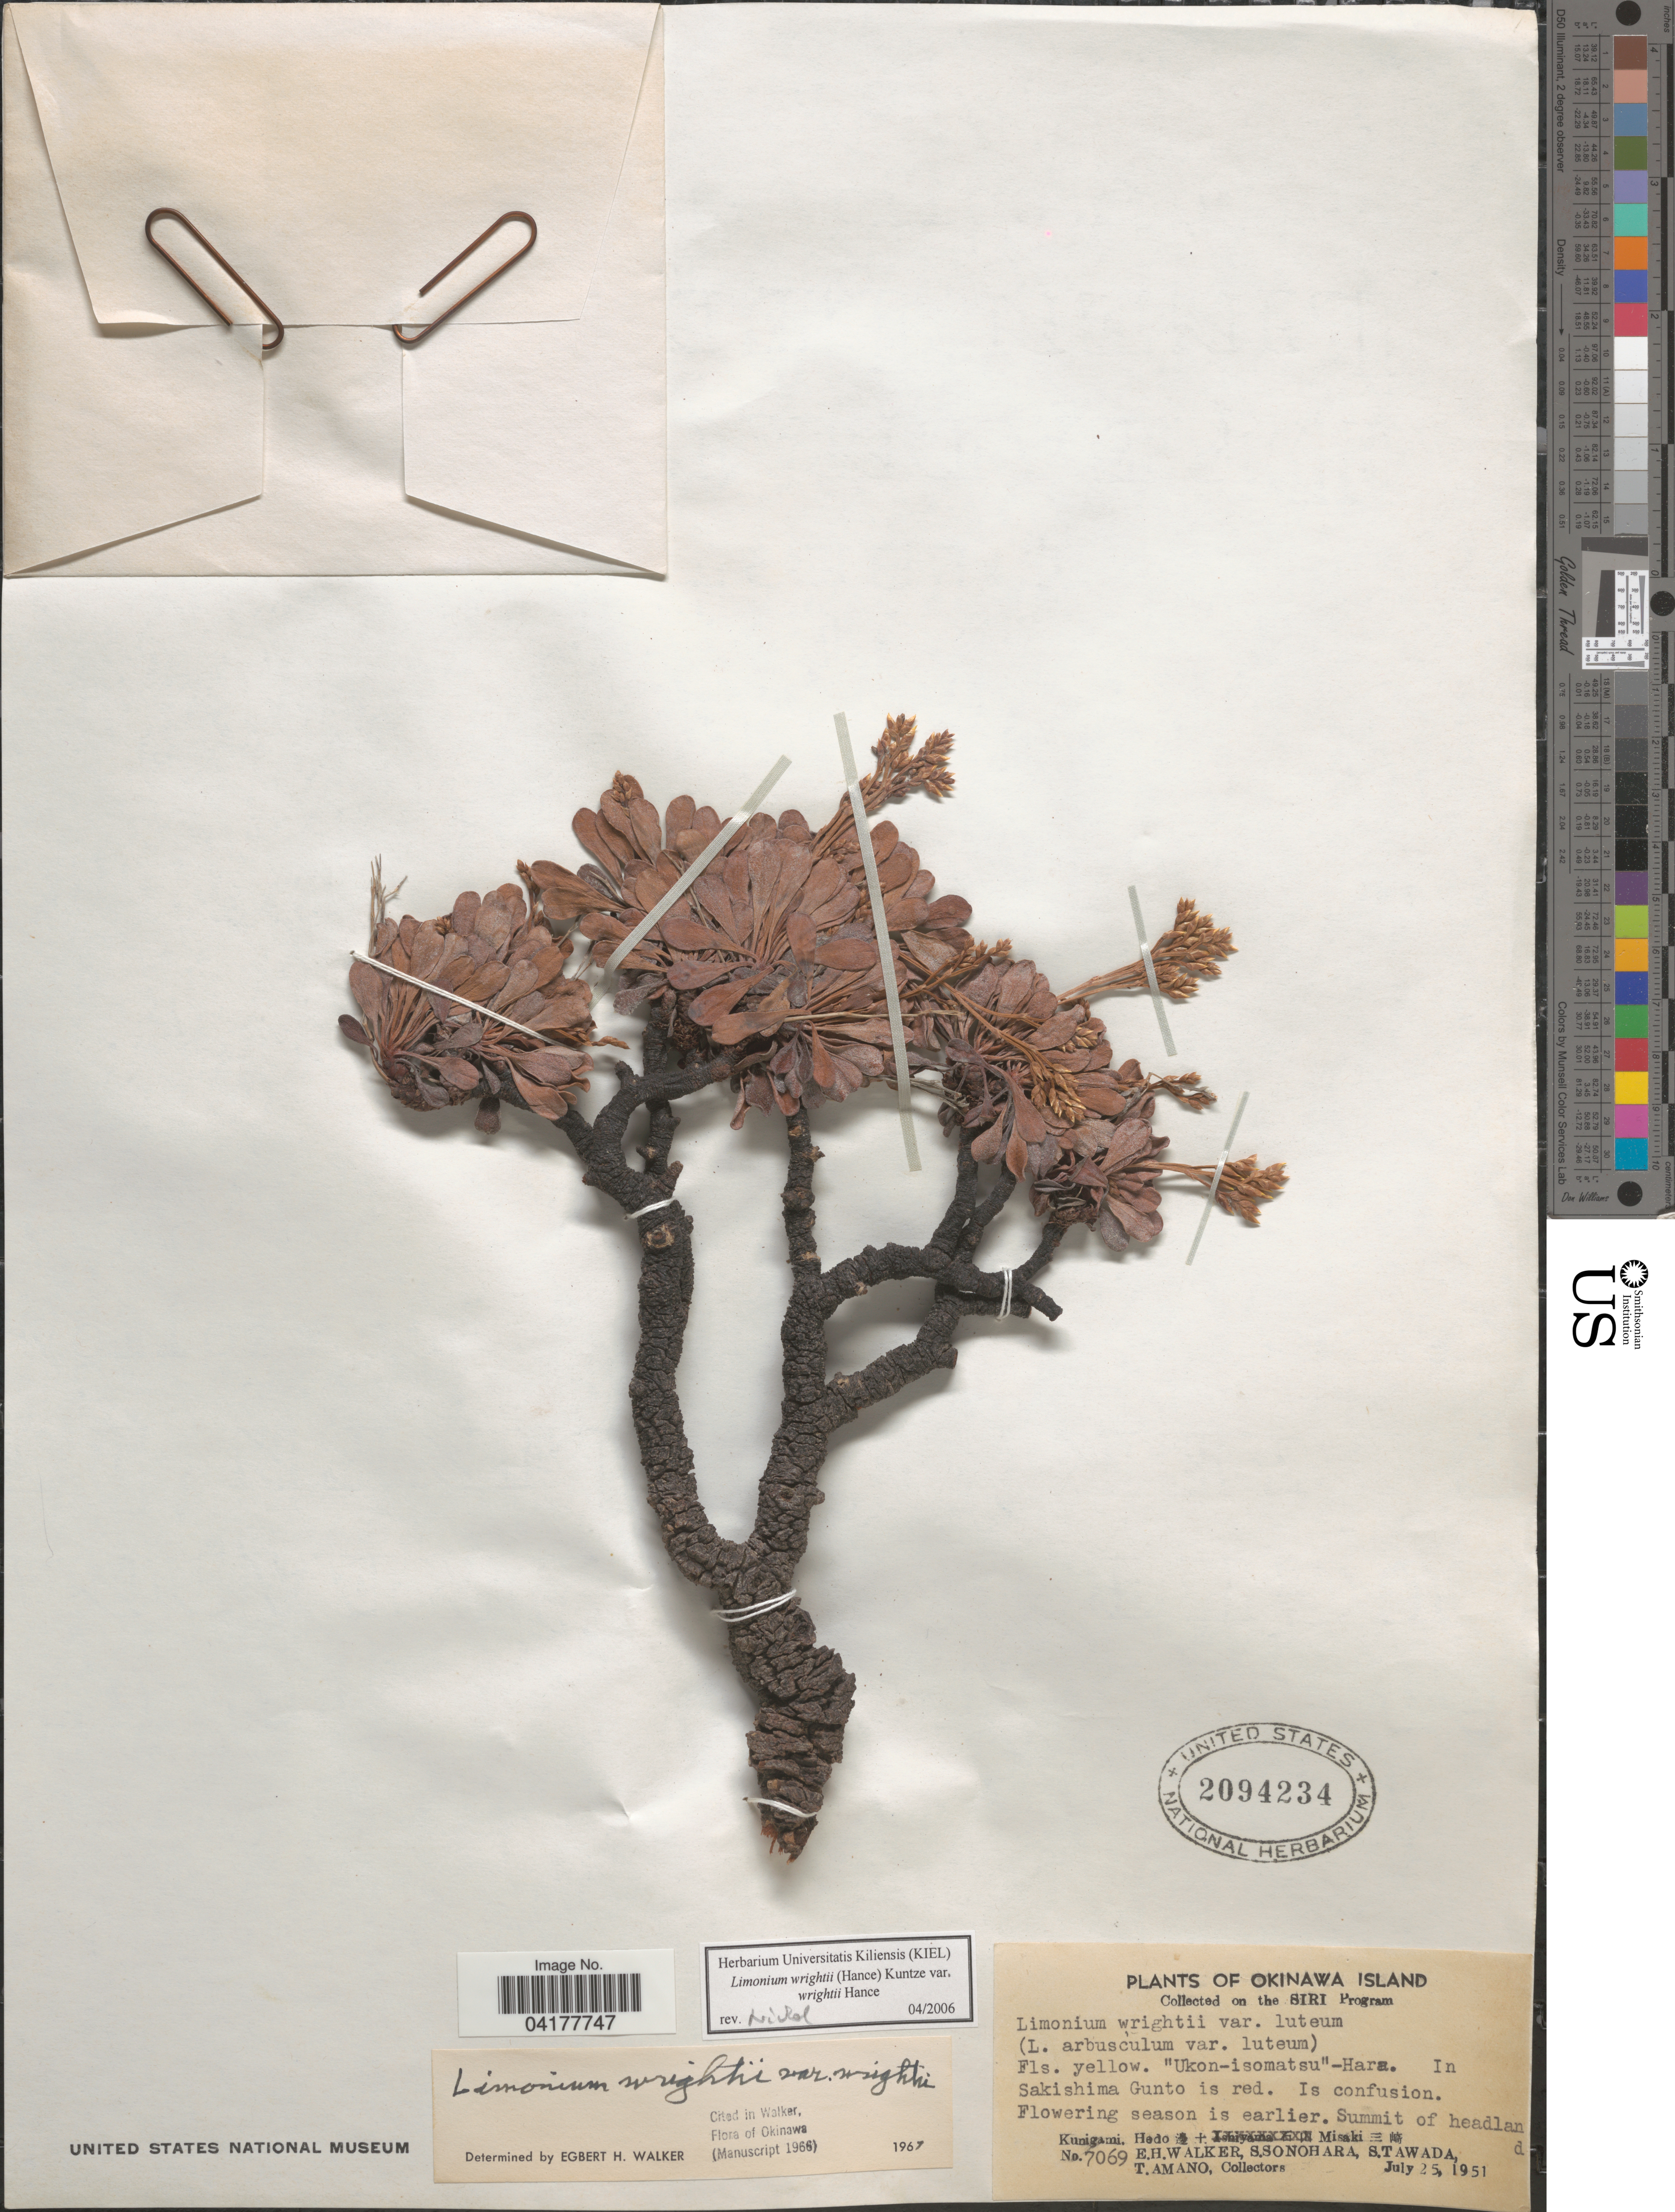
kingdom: Plantae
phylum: Tracheophyta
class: Magnoliopsida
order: Caryophyllales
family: Plumbaginaceae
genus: Limonium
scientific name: Limonium wrightii var. wrightii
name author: (Hance) Kuntze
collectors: E. H. Walker, S. Sonohara, S. Tawada & T. Amano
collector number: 7069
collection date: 1951-07-25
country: Japan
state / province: Okinawa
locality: Okinawa Island. The Siri Program[unsure placement]. In Sakishima Gunto is red. Kunigami. Hedo [Foreign script] Misaki.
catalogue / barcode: US 2094234